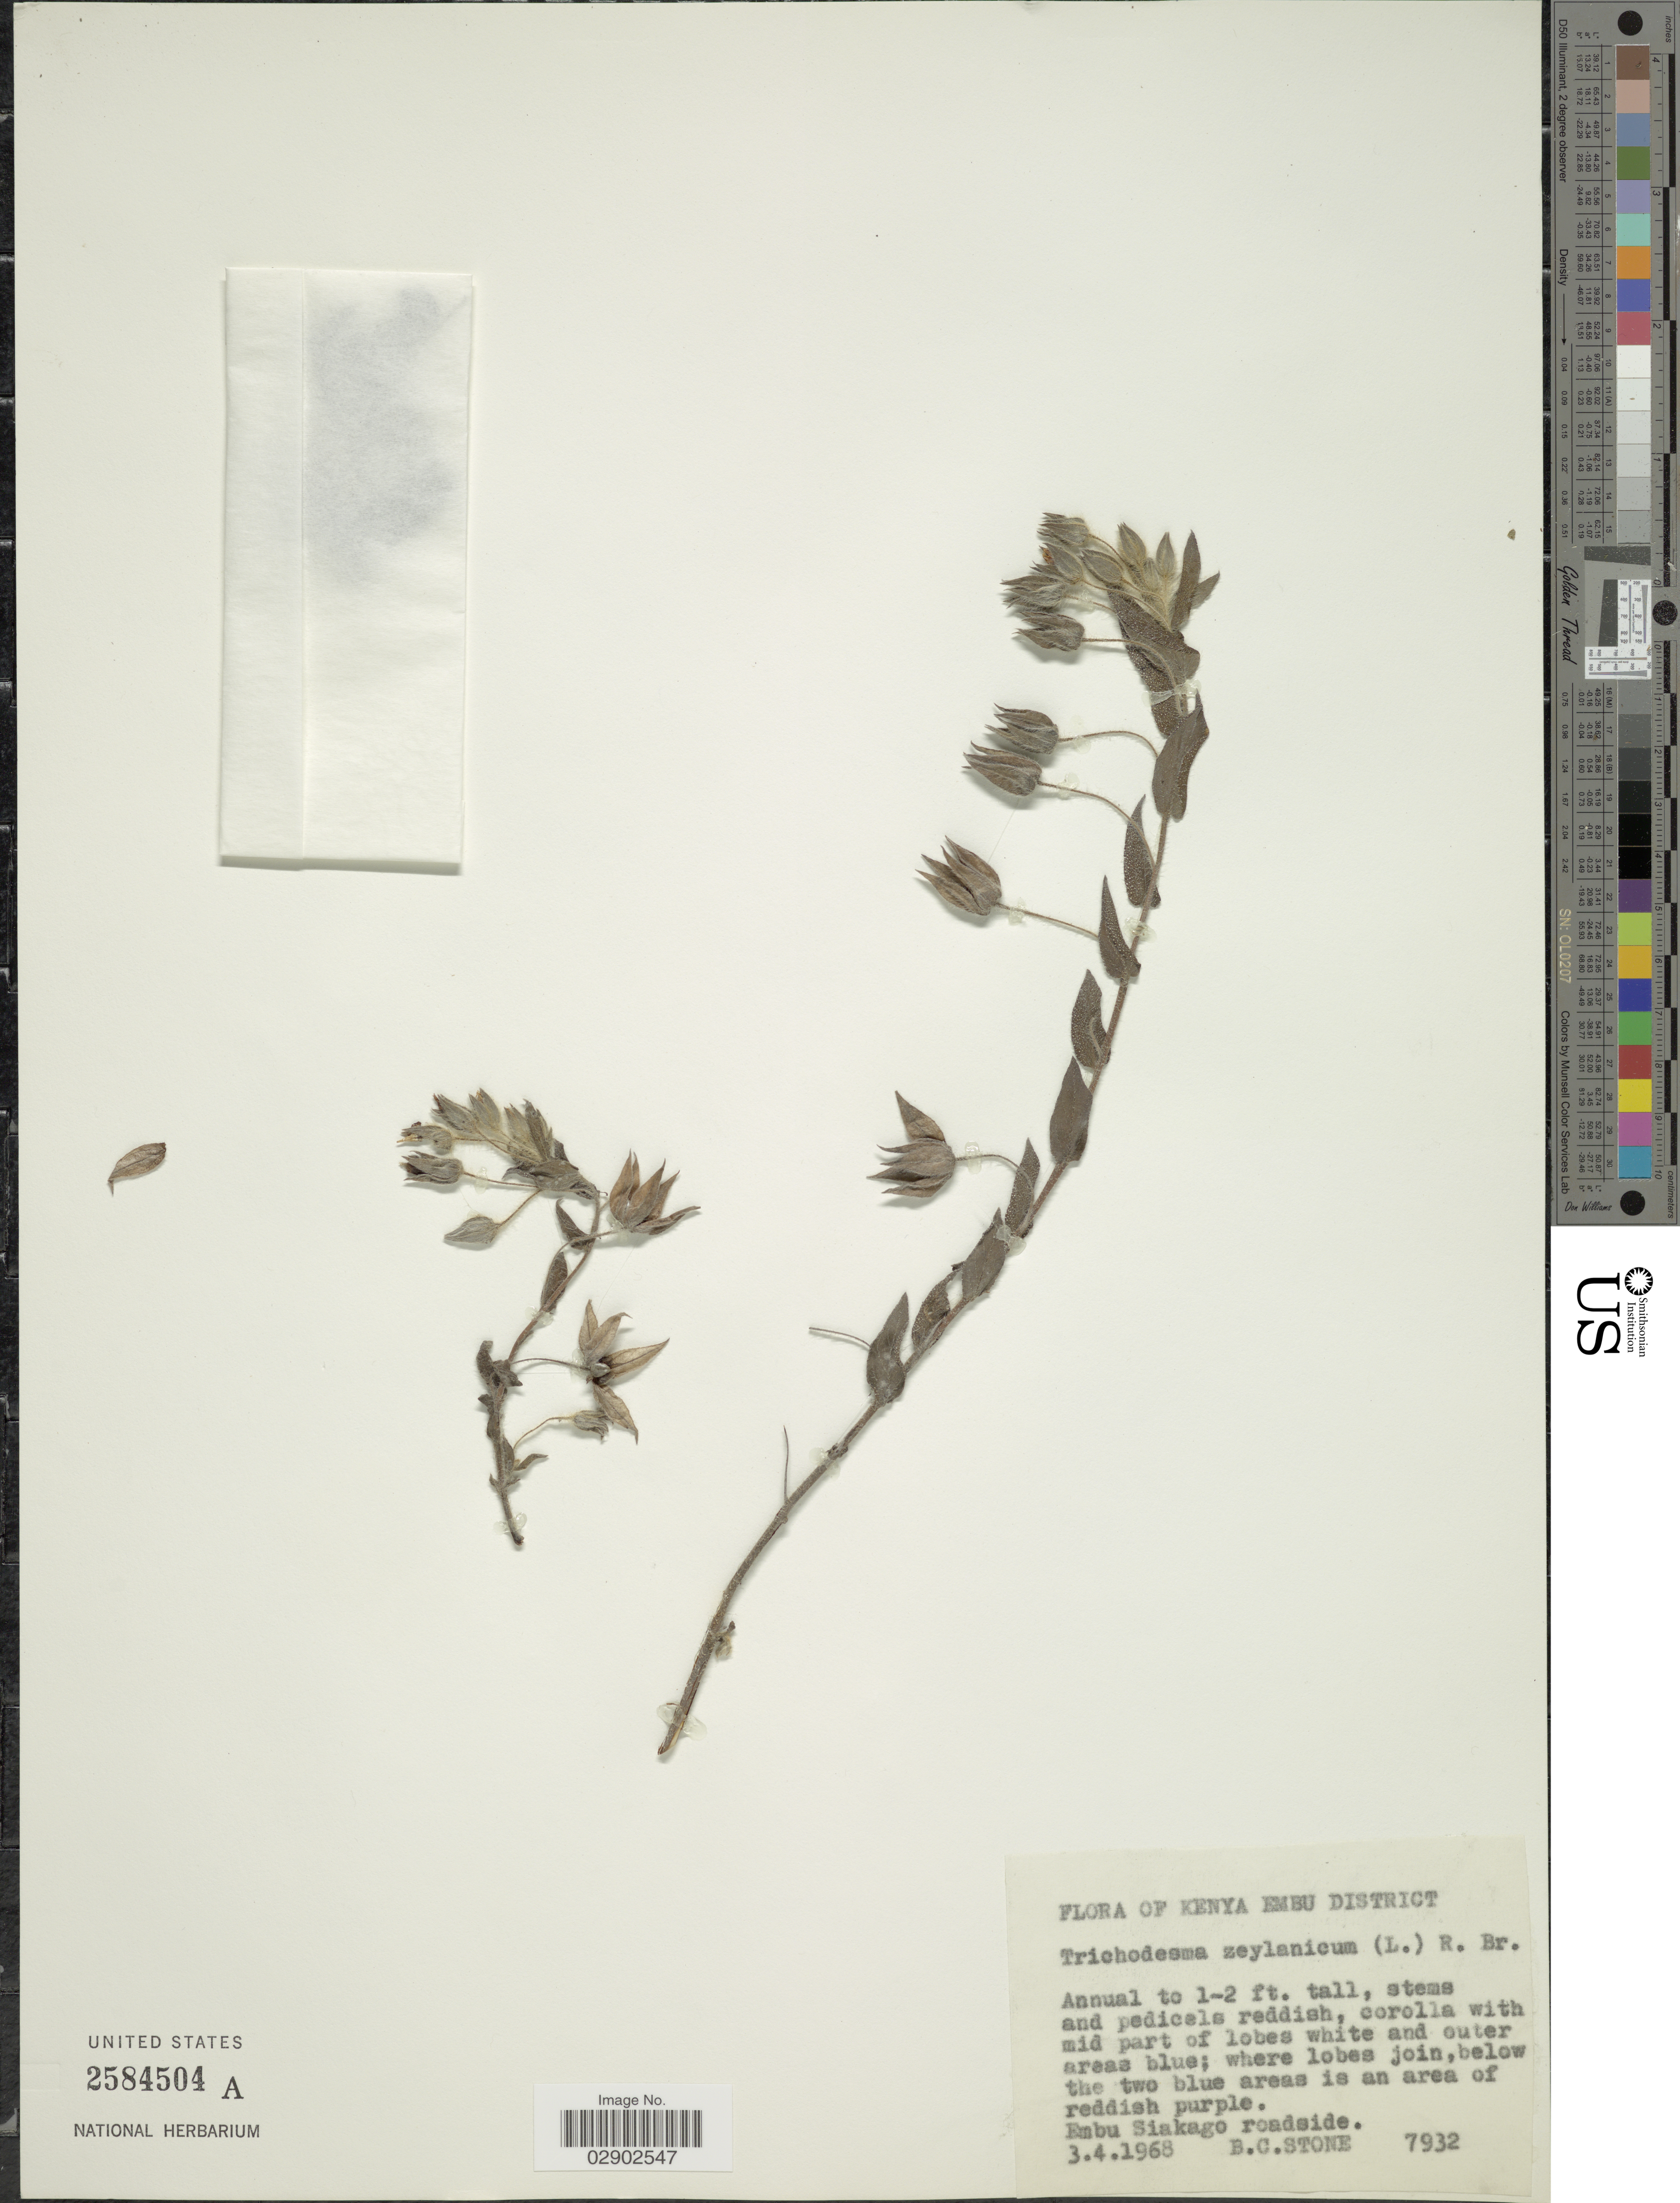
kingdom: Plantae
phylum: Tracheophyta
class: Magnoliopsida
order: Boraginales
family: Boraginaceae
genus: Trichodesma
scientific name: Trichodesma zeylanicum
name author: (Burm. f.) R. Br.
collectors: B. C. Stone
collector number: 7932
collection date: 1968-04-03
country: Kenya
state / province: Embu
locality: Embu District, Embu Siakago roadside.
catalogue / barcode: US 2584504A